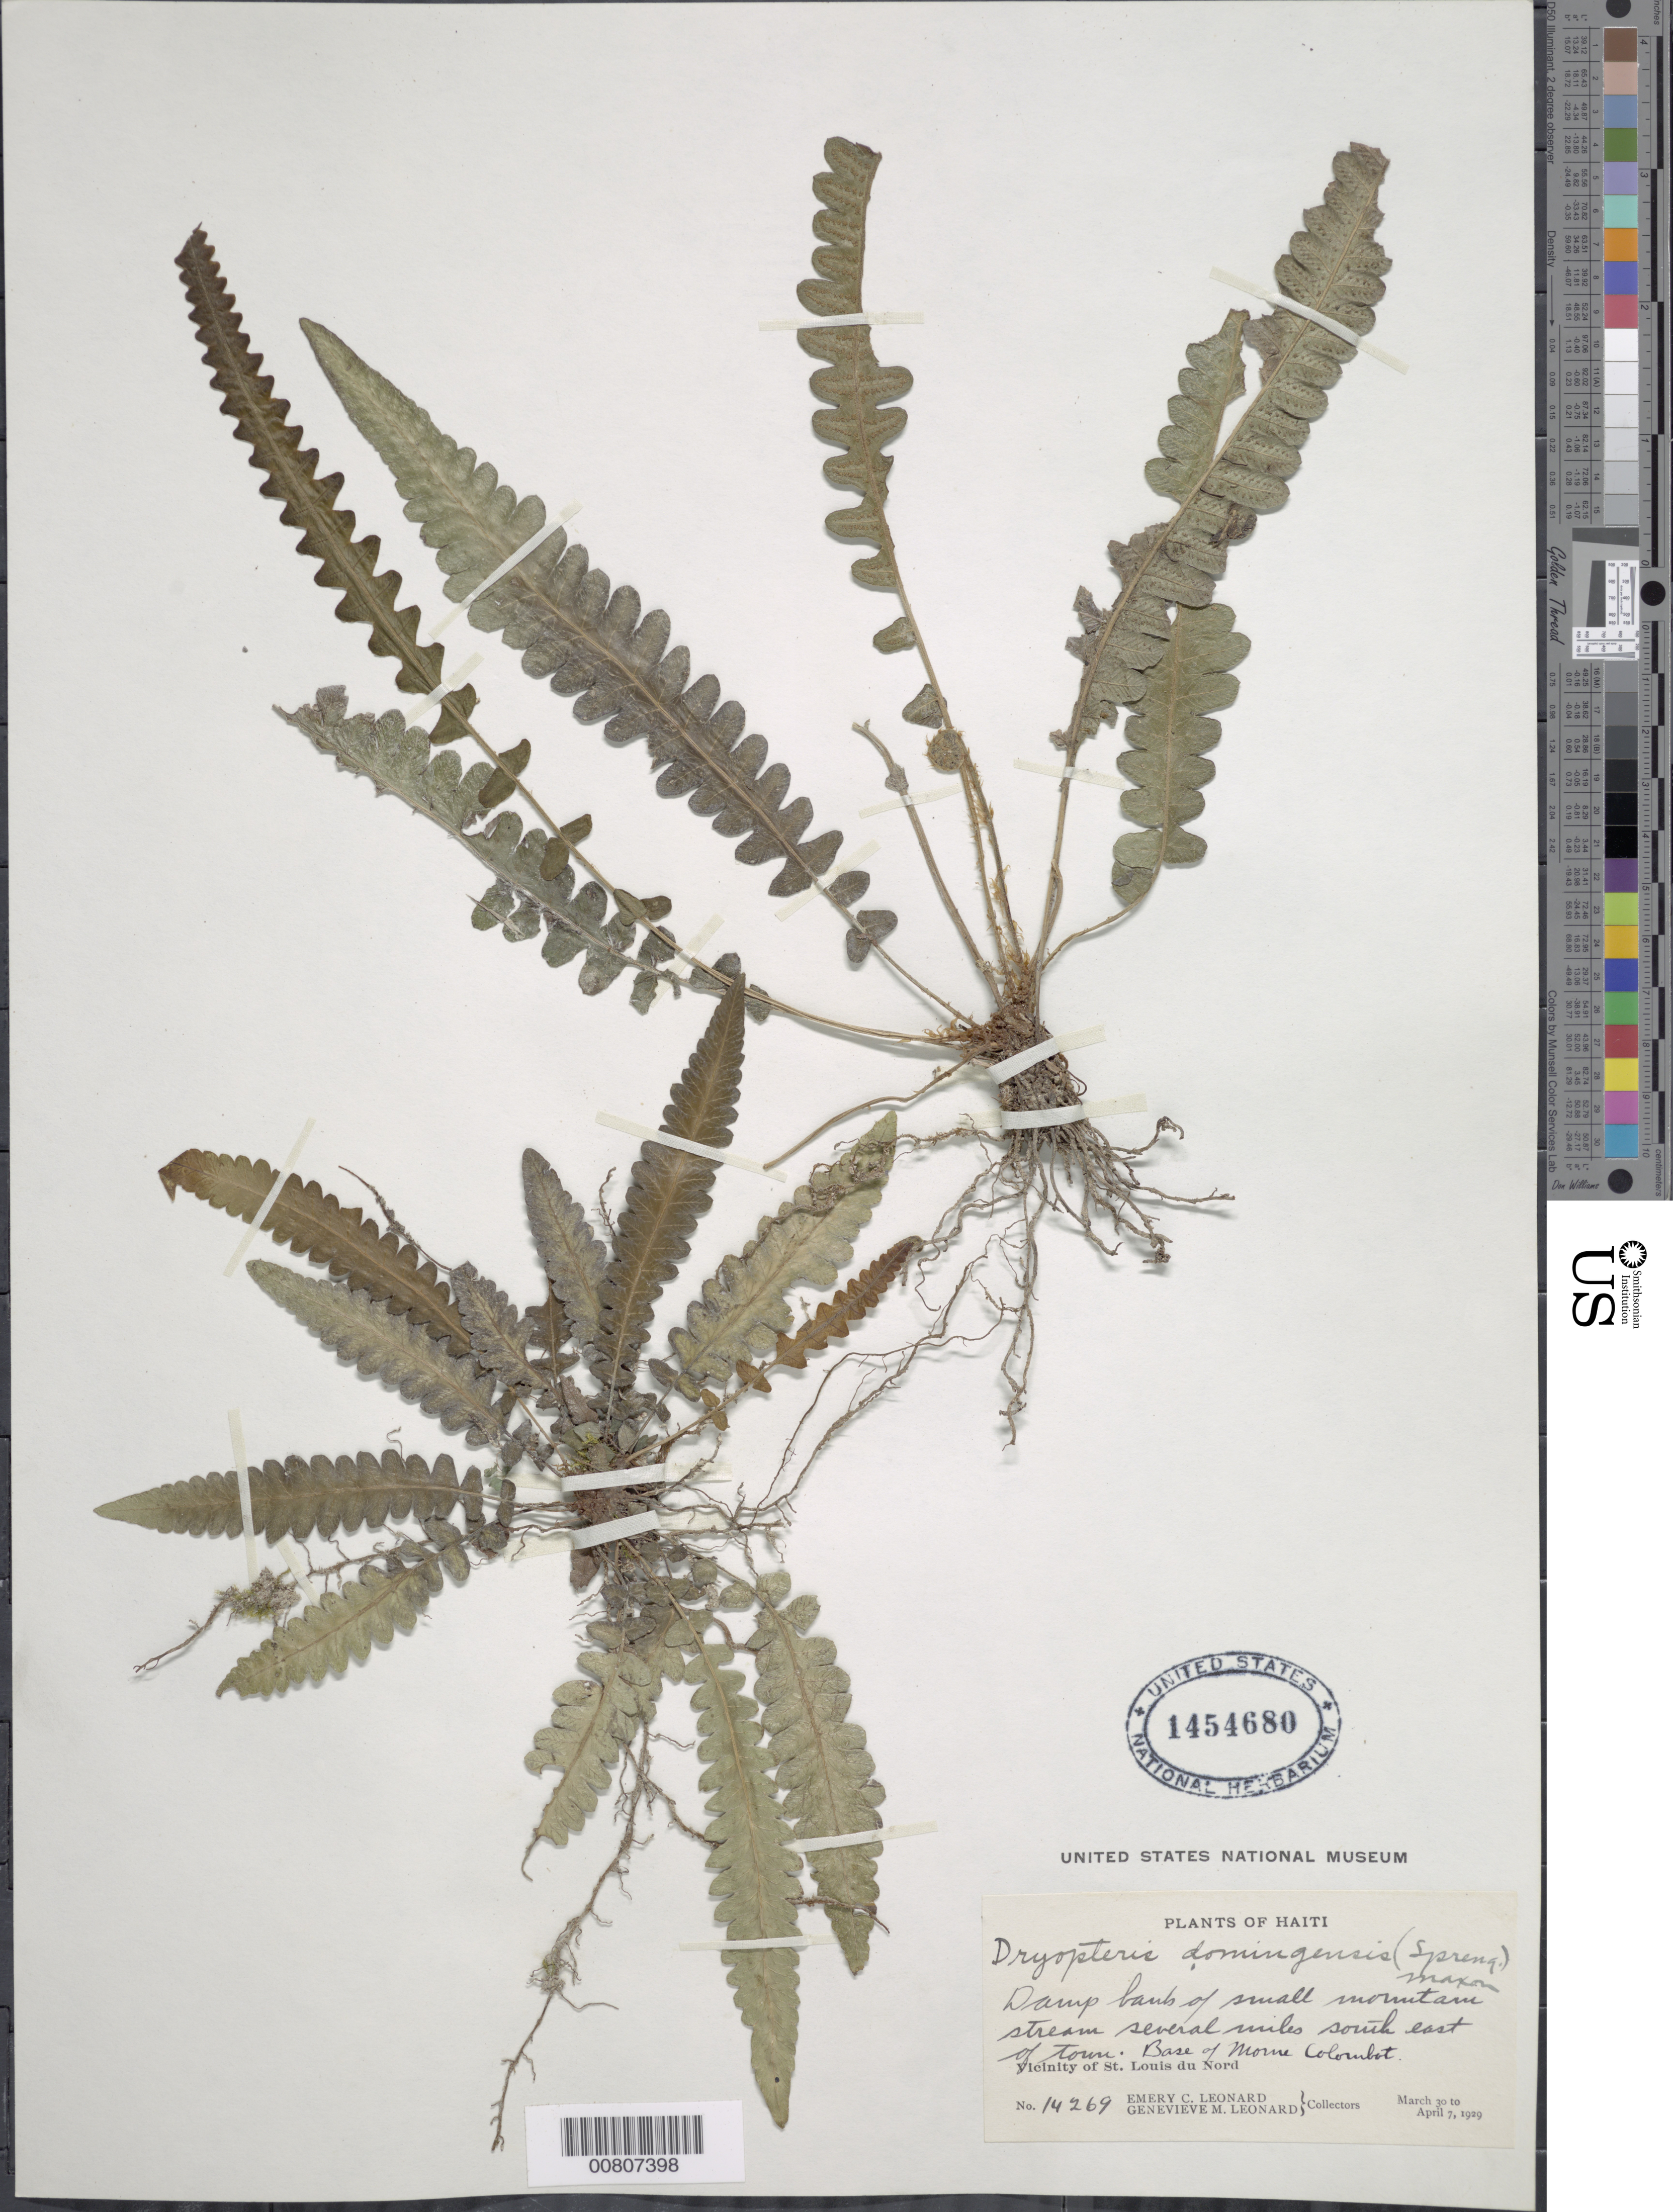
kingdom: Plantae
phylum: Tracheophyta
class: Polypodiopsida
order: Polypodiales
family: Thelypteridaceae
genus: Goniopteris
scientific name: Goniopteris guadelupensis (Wikstr.) comb. nov., ined 2015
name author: (Wikstr.)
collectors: E. C. Leonard & G. M. Leonard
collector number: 14269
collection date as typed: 30 Mar 1929 to 07 Apr 1929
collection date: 1929-03-30/1929-04-07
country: Haiti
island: Hispaniola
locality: St. Louis du Nord vicinity, SE of town, base of Morne Colombot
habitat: Damp bank of small mountain stream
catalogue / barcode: US 1454680